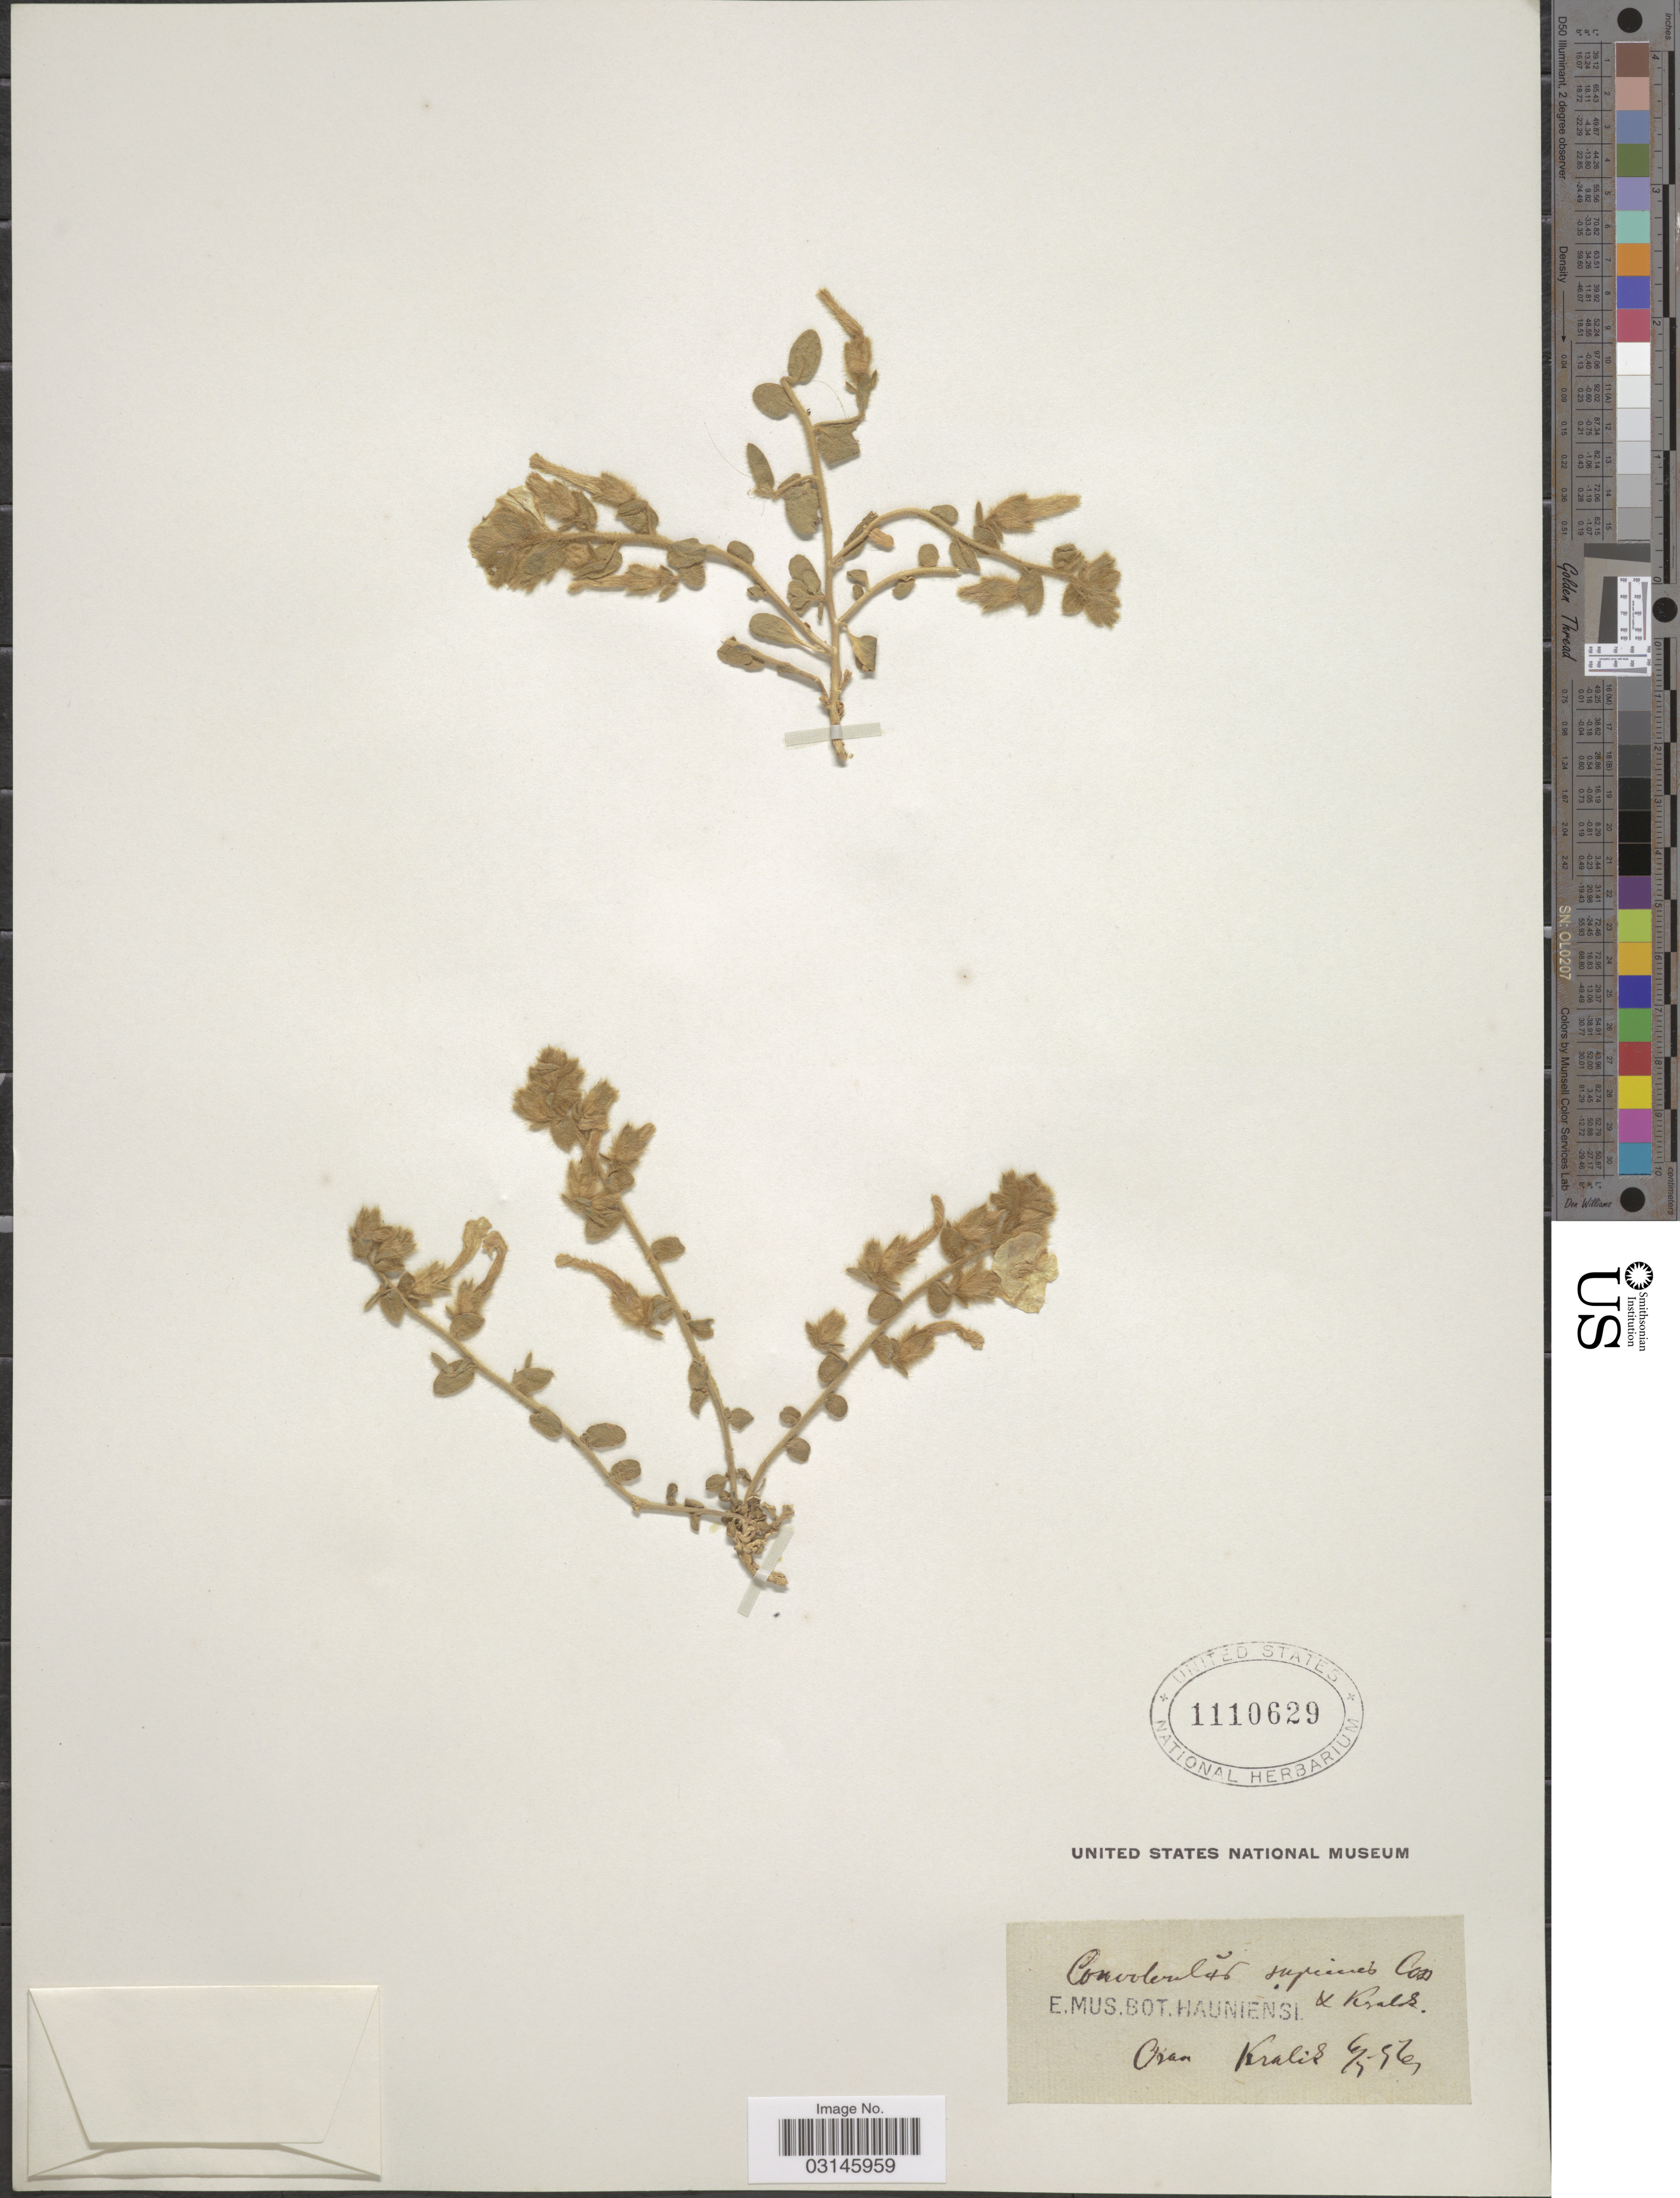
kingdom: Plantae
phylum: Tracheophyta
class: Magnoliopsida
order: Solanales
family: Convolvulaceae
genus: Convolvulus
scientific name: Convolvulus supinus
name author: Coss. & Kralik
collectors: Kralik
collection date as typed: Transcribed d/m/y: 6/7/96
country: Algeria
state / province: Oran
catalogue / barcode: US 1110629